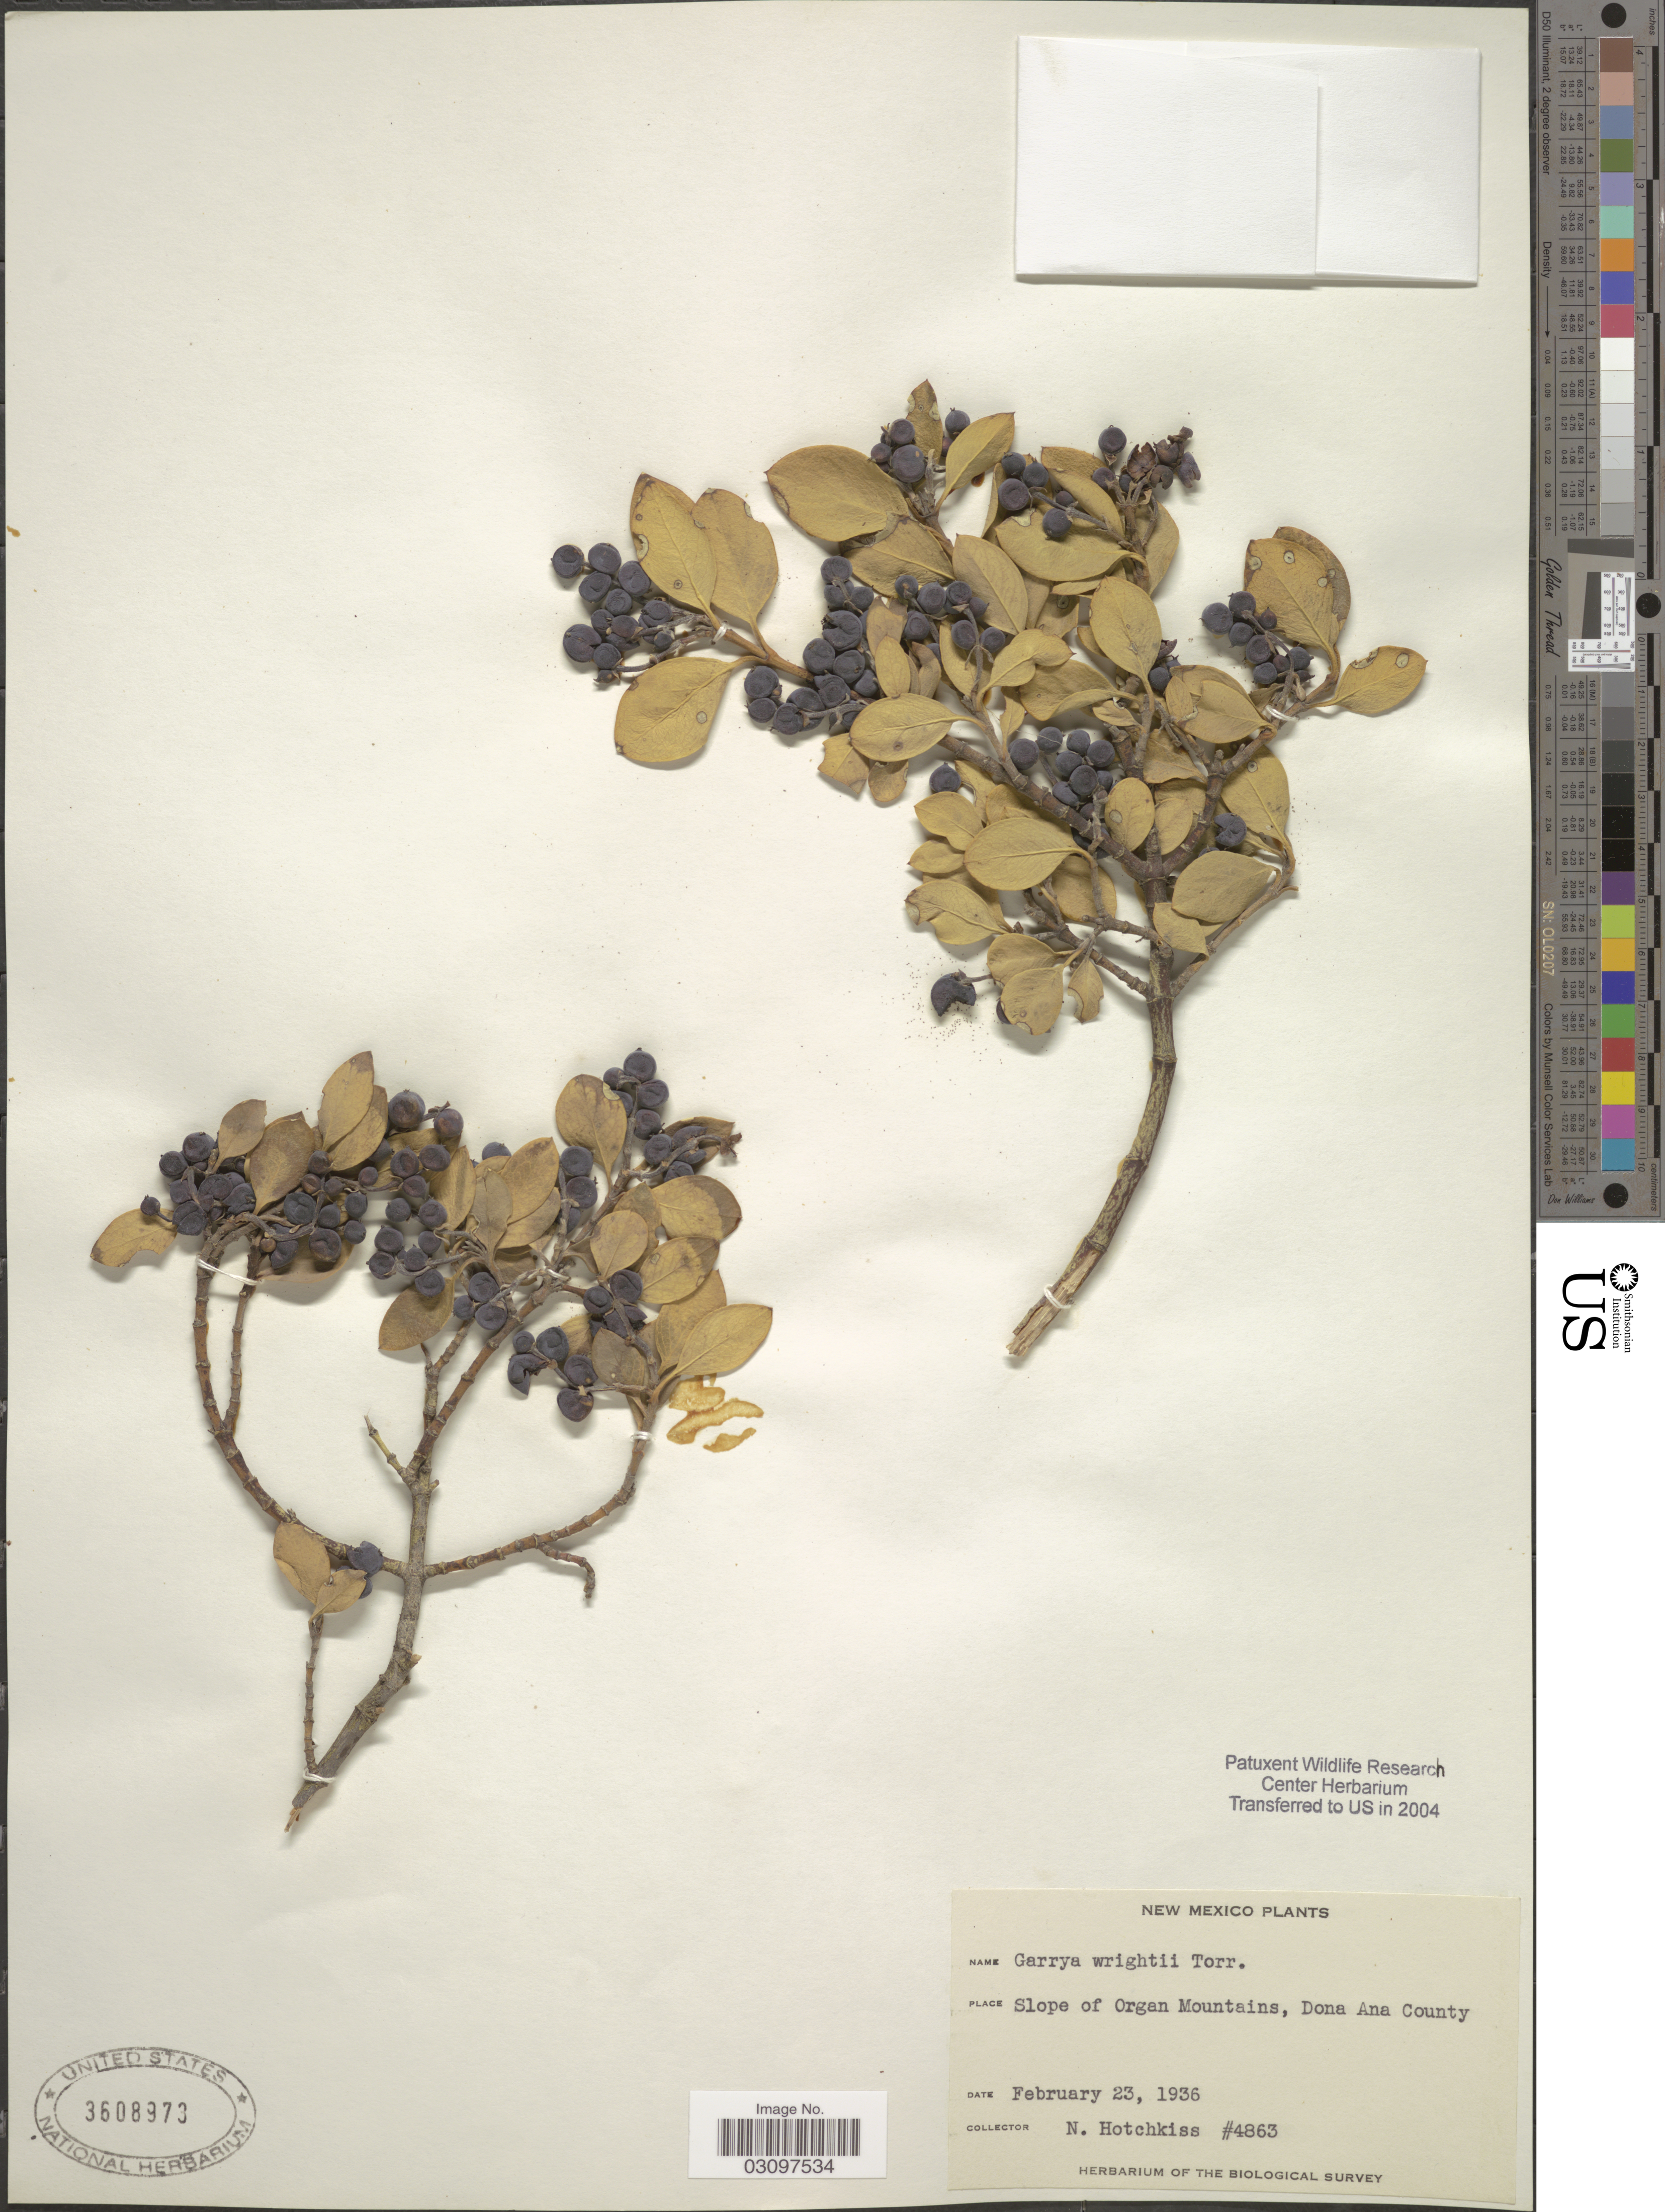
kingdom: Plantae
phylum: Tracheophyta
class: Magnoliopsida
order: Garryales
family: Garryaceae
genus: Garrya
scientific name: Garrya wrightii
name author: Torr.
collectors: N. Hotchkiss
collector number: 4863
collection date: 1936-02-23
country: United States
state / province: New Mexico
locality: Slope of Organ Mountains, Dona Ana County.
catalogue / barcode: US 3608973